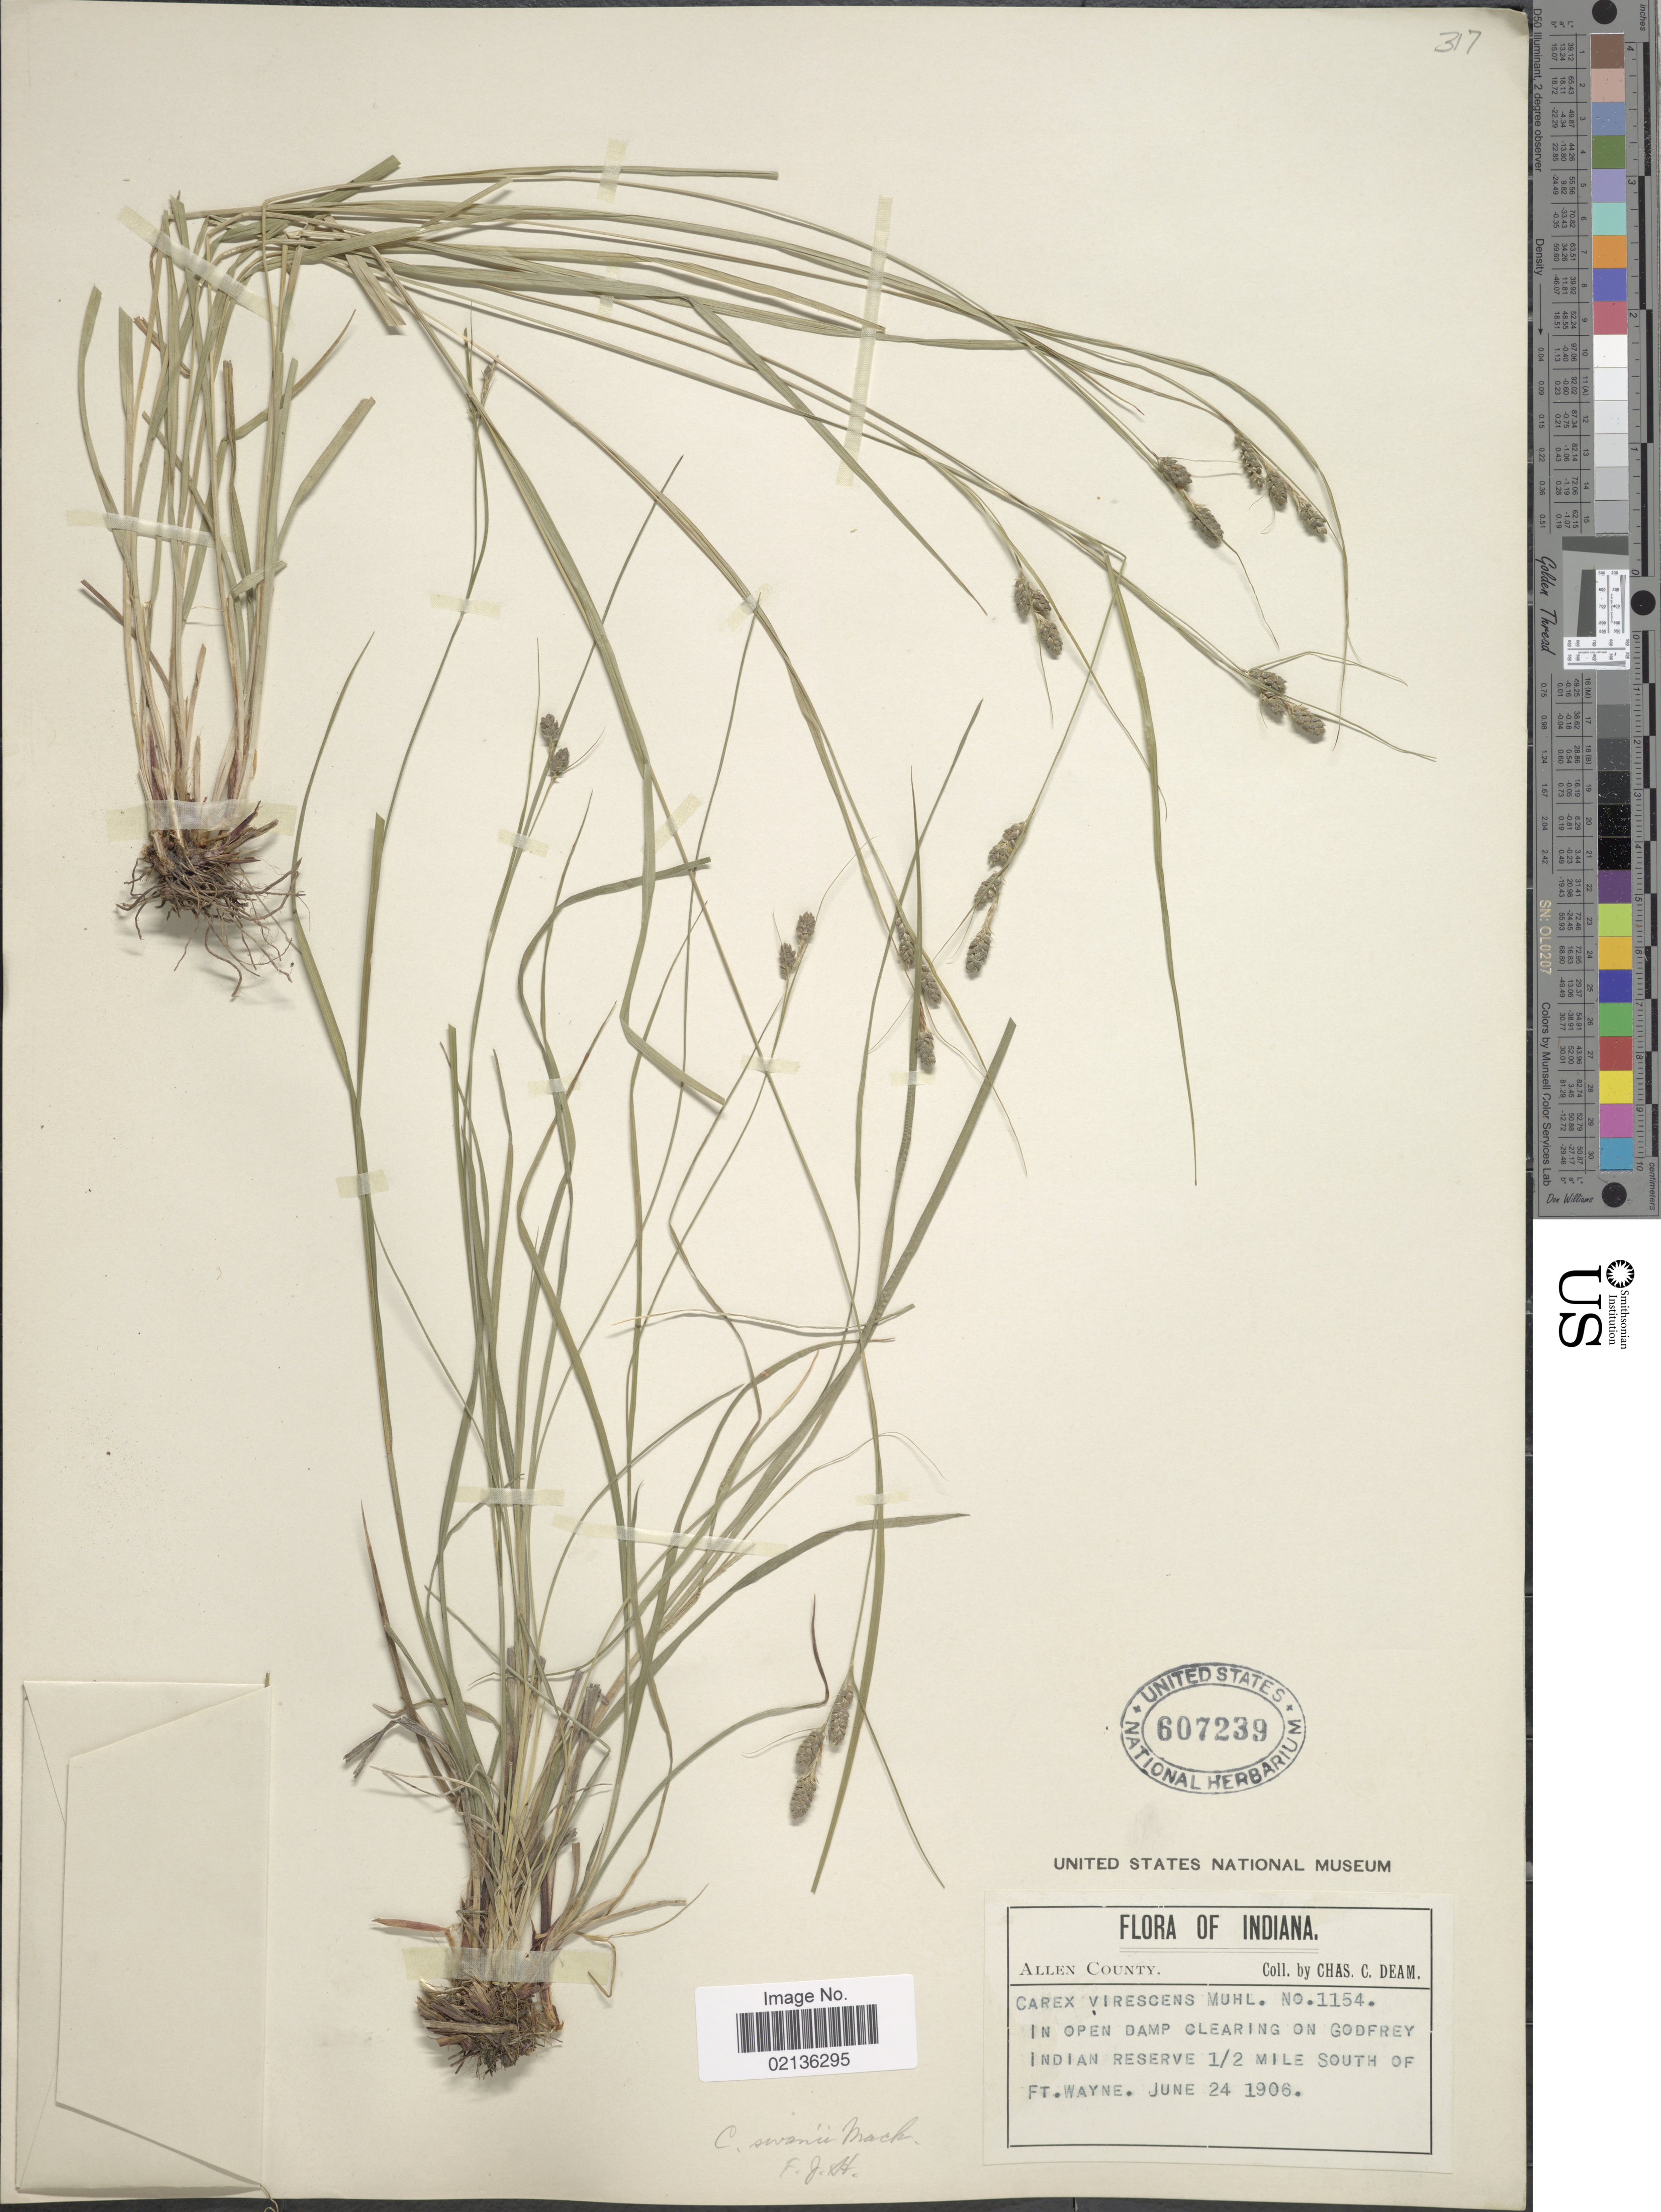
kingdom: Plantae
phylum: Tracheophyta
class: Liliopsida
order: Poales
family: Cyperaceae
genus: Carex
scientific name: Carex swanii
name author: (Fernald) Mack.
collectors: C. C. Deam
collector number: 1154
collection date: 1906-06-24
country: United States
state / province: Indiana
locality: Allen County, In open damp clearing on godfret Indian Reserve ½ mile south of Ft. Wayne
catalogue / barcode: US 607239